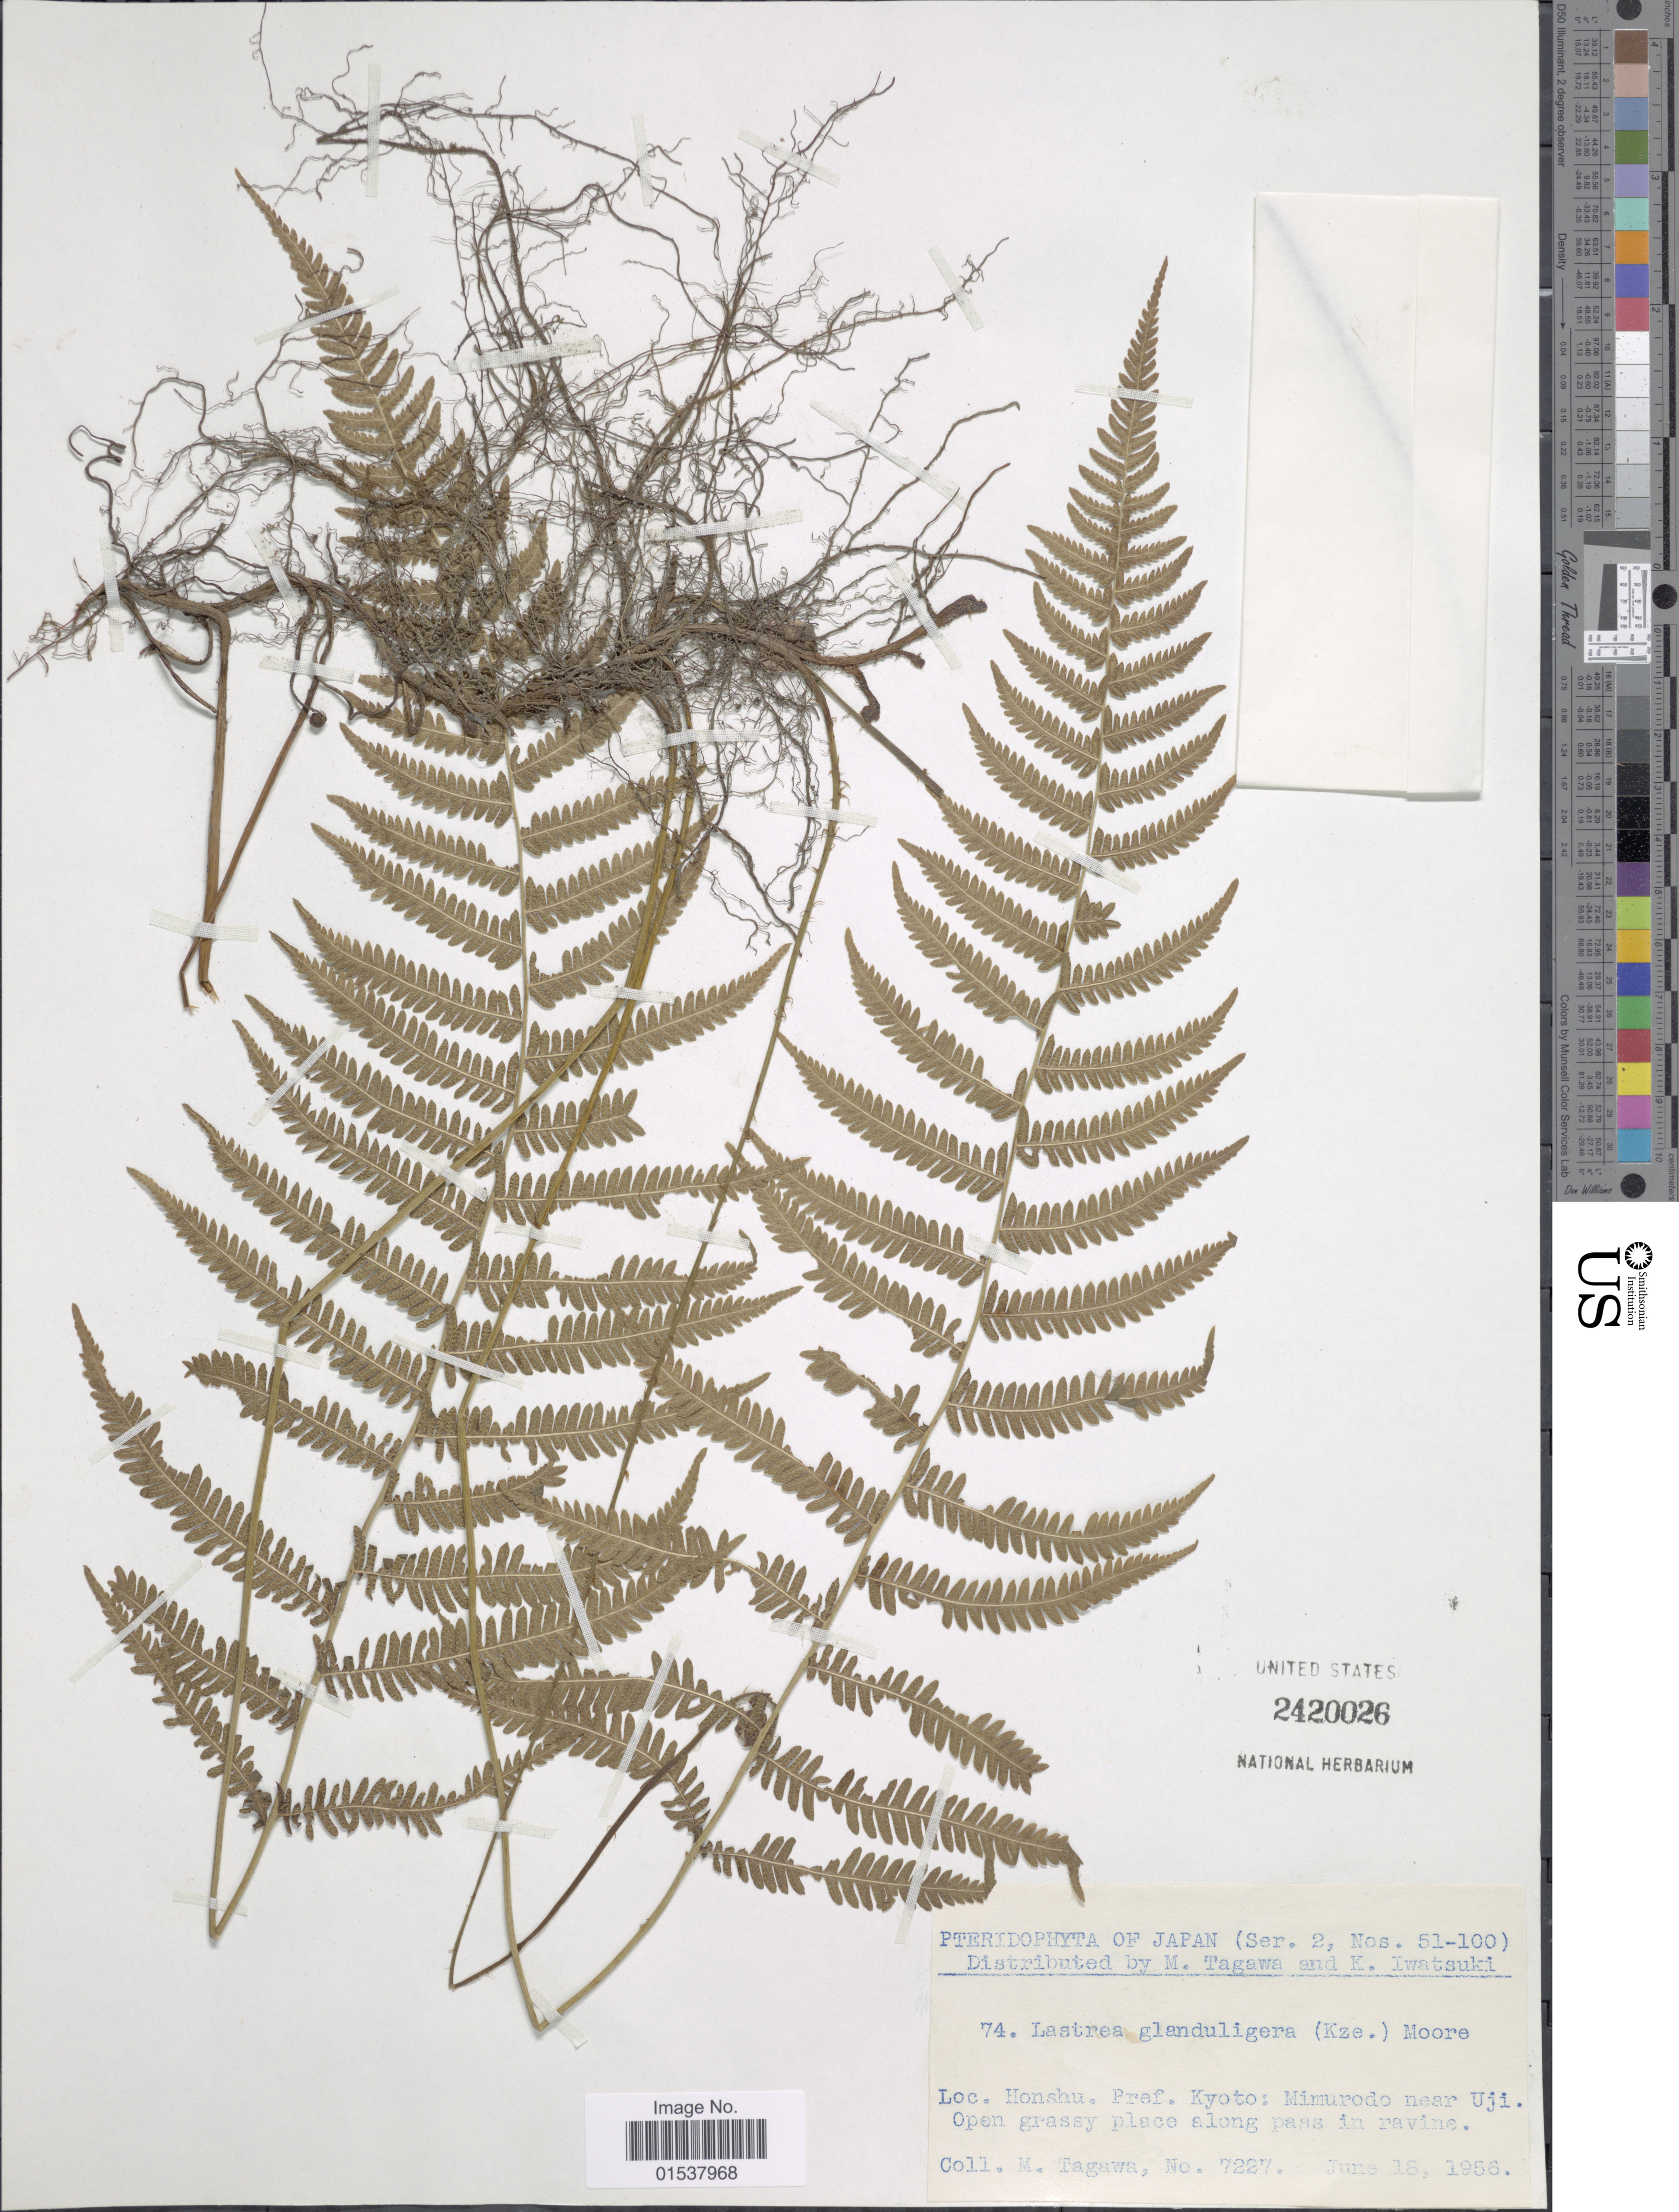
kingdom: Plantae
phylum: Tracheophyta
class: Polypodiopsida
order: Polypodiales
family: Thelypteridaceae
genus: Parathelypteris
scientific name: Parathelypteris glanduligera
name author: (Kunze) Ching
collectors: M. Tagawa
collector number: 7227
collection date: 1956-06-18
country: Japan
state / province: Kyoto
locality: Honshu. Pref. Kyoto: Mimurodo near Uji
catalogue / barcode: US 2420026